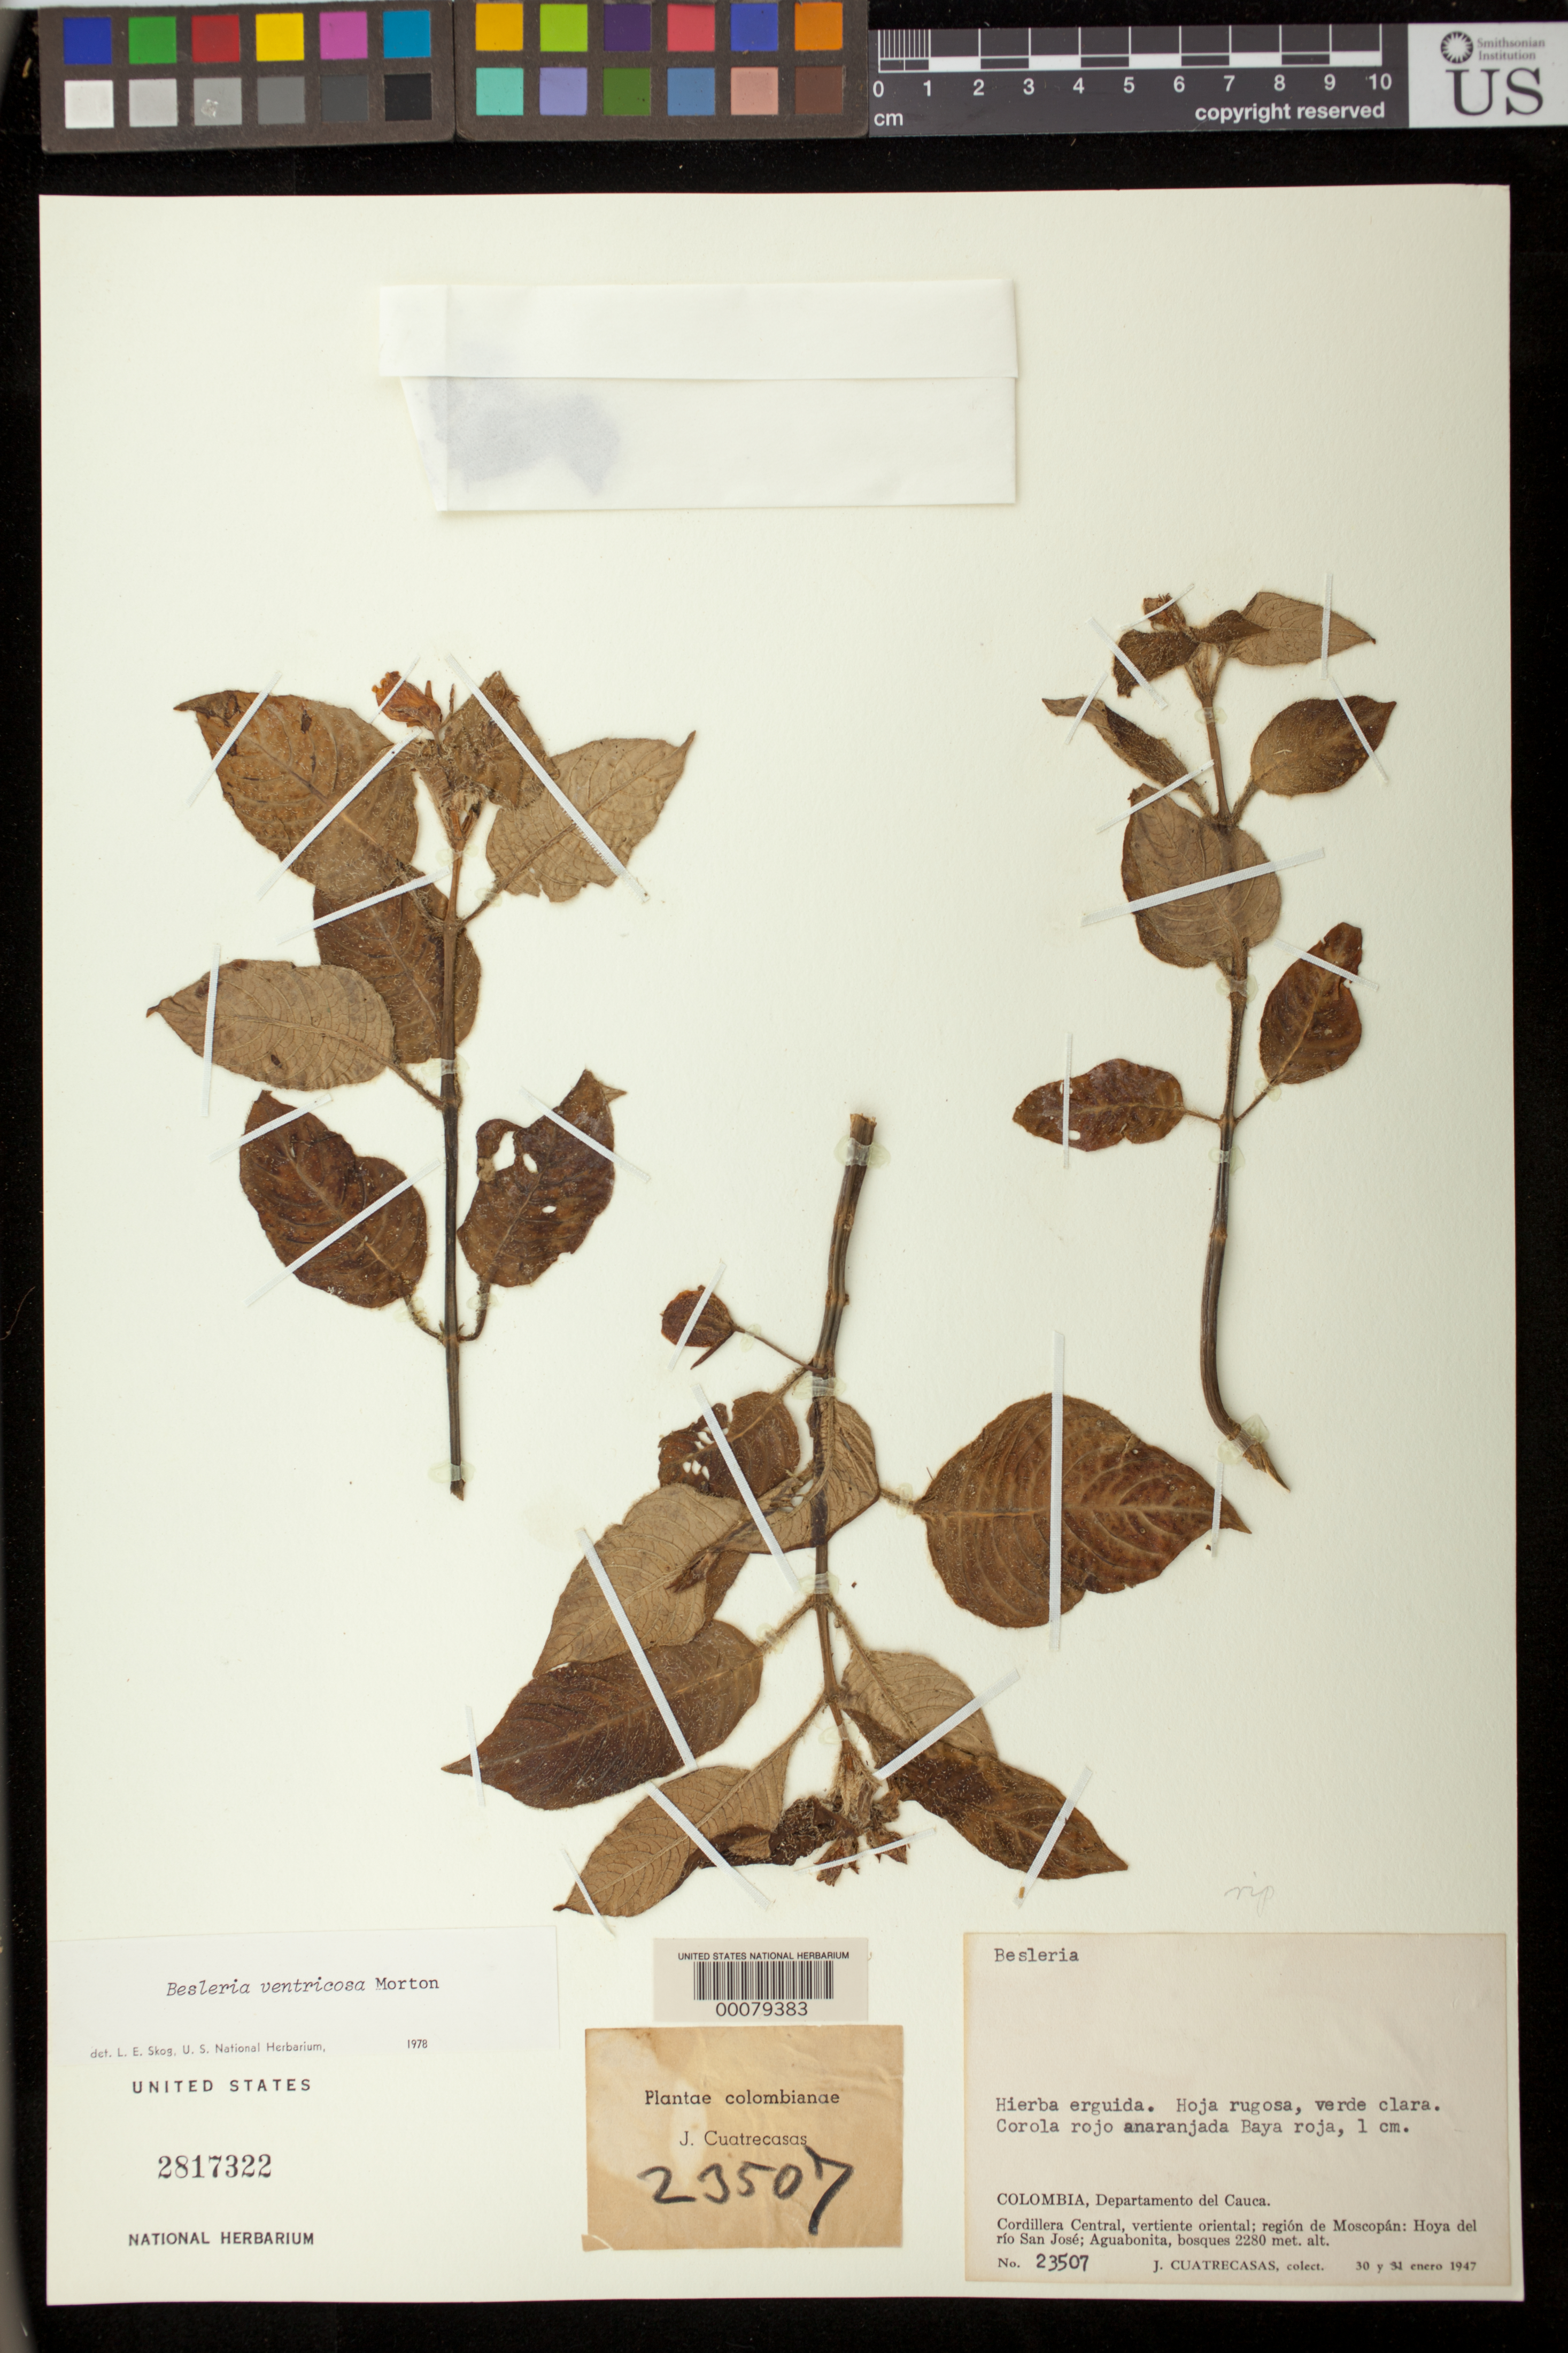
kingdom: Plantae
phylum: Tracheophyta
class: Magnoliopsida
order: Lamiales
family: Gesneriaceae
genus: Besleria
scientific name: Besleria ventricosa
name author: C.V. Morton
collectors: J. Cuatrecasas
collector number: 23507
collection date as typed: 30-31 Jan 1947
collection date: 1947-01-30/1947-01-31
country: Colombia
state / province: Cauca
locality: Cordillera Central, eastern slope, region of Moscopan, hoya del Rio San Jose, Aguabonita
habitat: Forests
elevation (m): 2280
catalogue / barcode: US 2817322